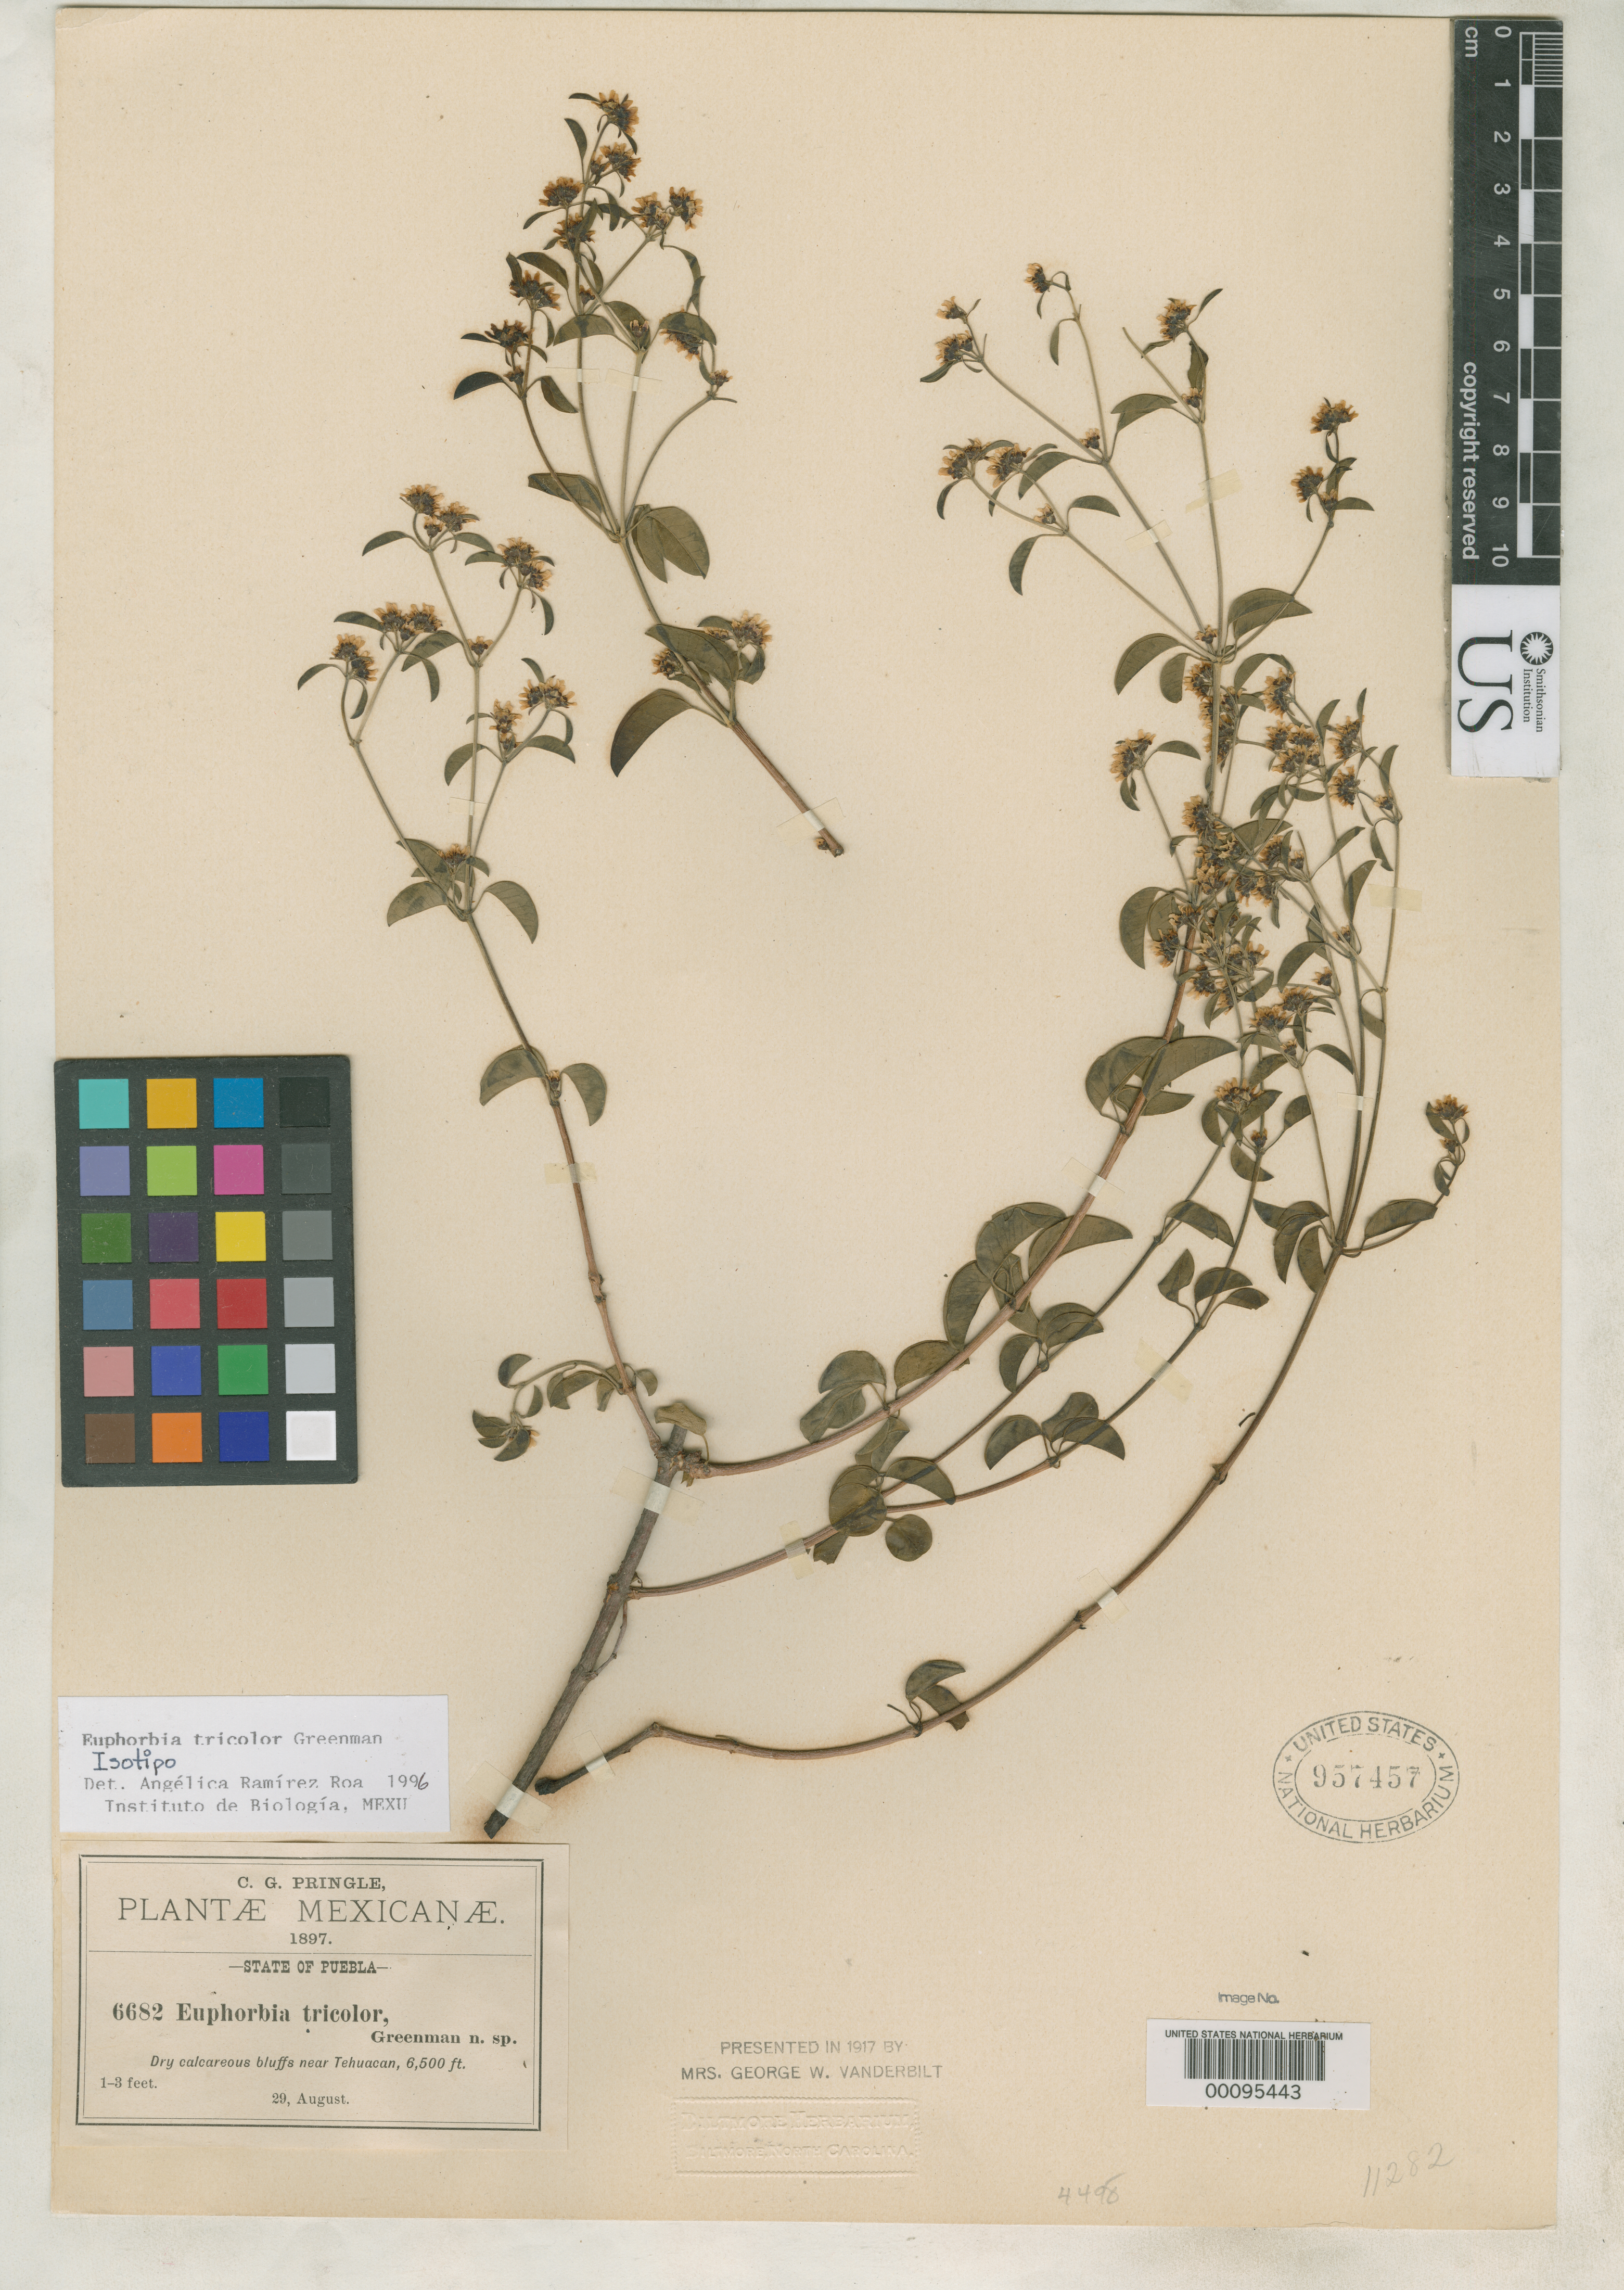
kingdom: Plantae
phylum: Tracheophyta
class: Magnoliopsida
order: Malpighiales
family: Euphorbiaceae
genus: Euphorbia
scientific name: Euphorbia tricolor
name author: Greenm.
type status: Isotype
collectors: C. G. Pringle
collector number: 6682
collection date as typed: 29 Aug 1897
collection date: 1897-08-29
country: Mexico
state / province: Puebla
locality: Near Tehuacan.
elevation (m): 1981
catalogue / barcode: US 957457